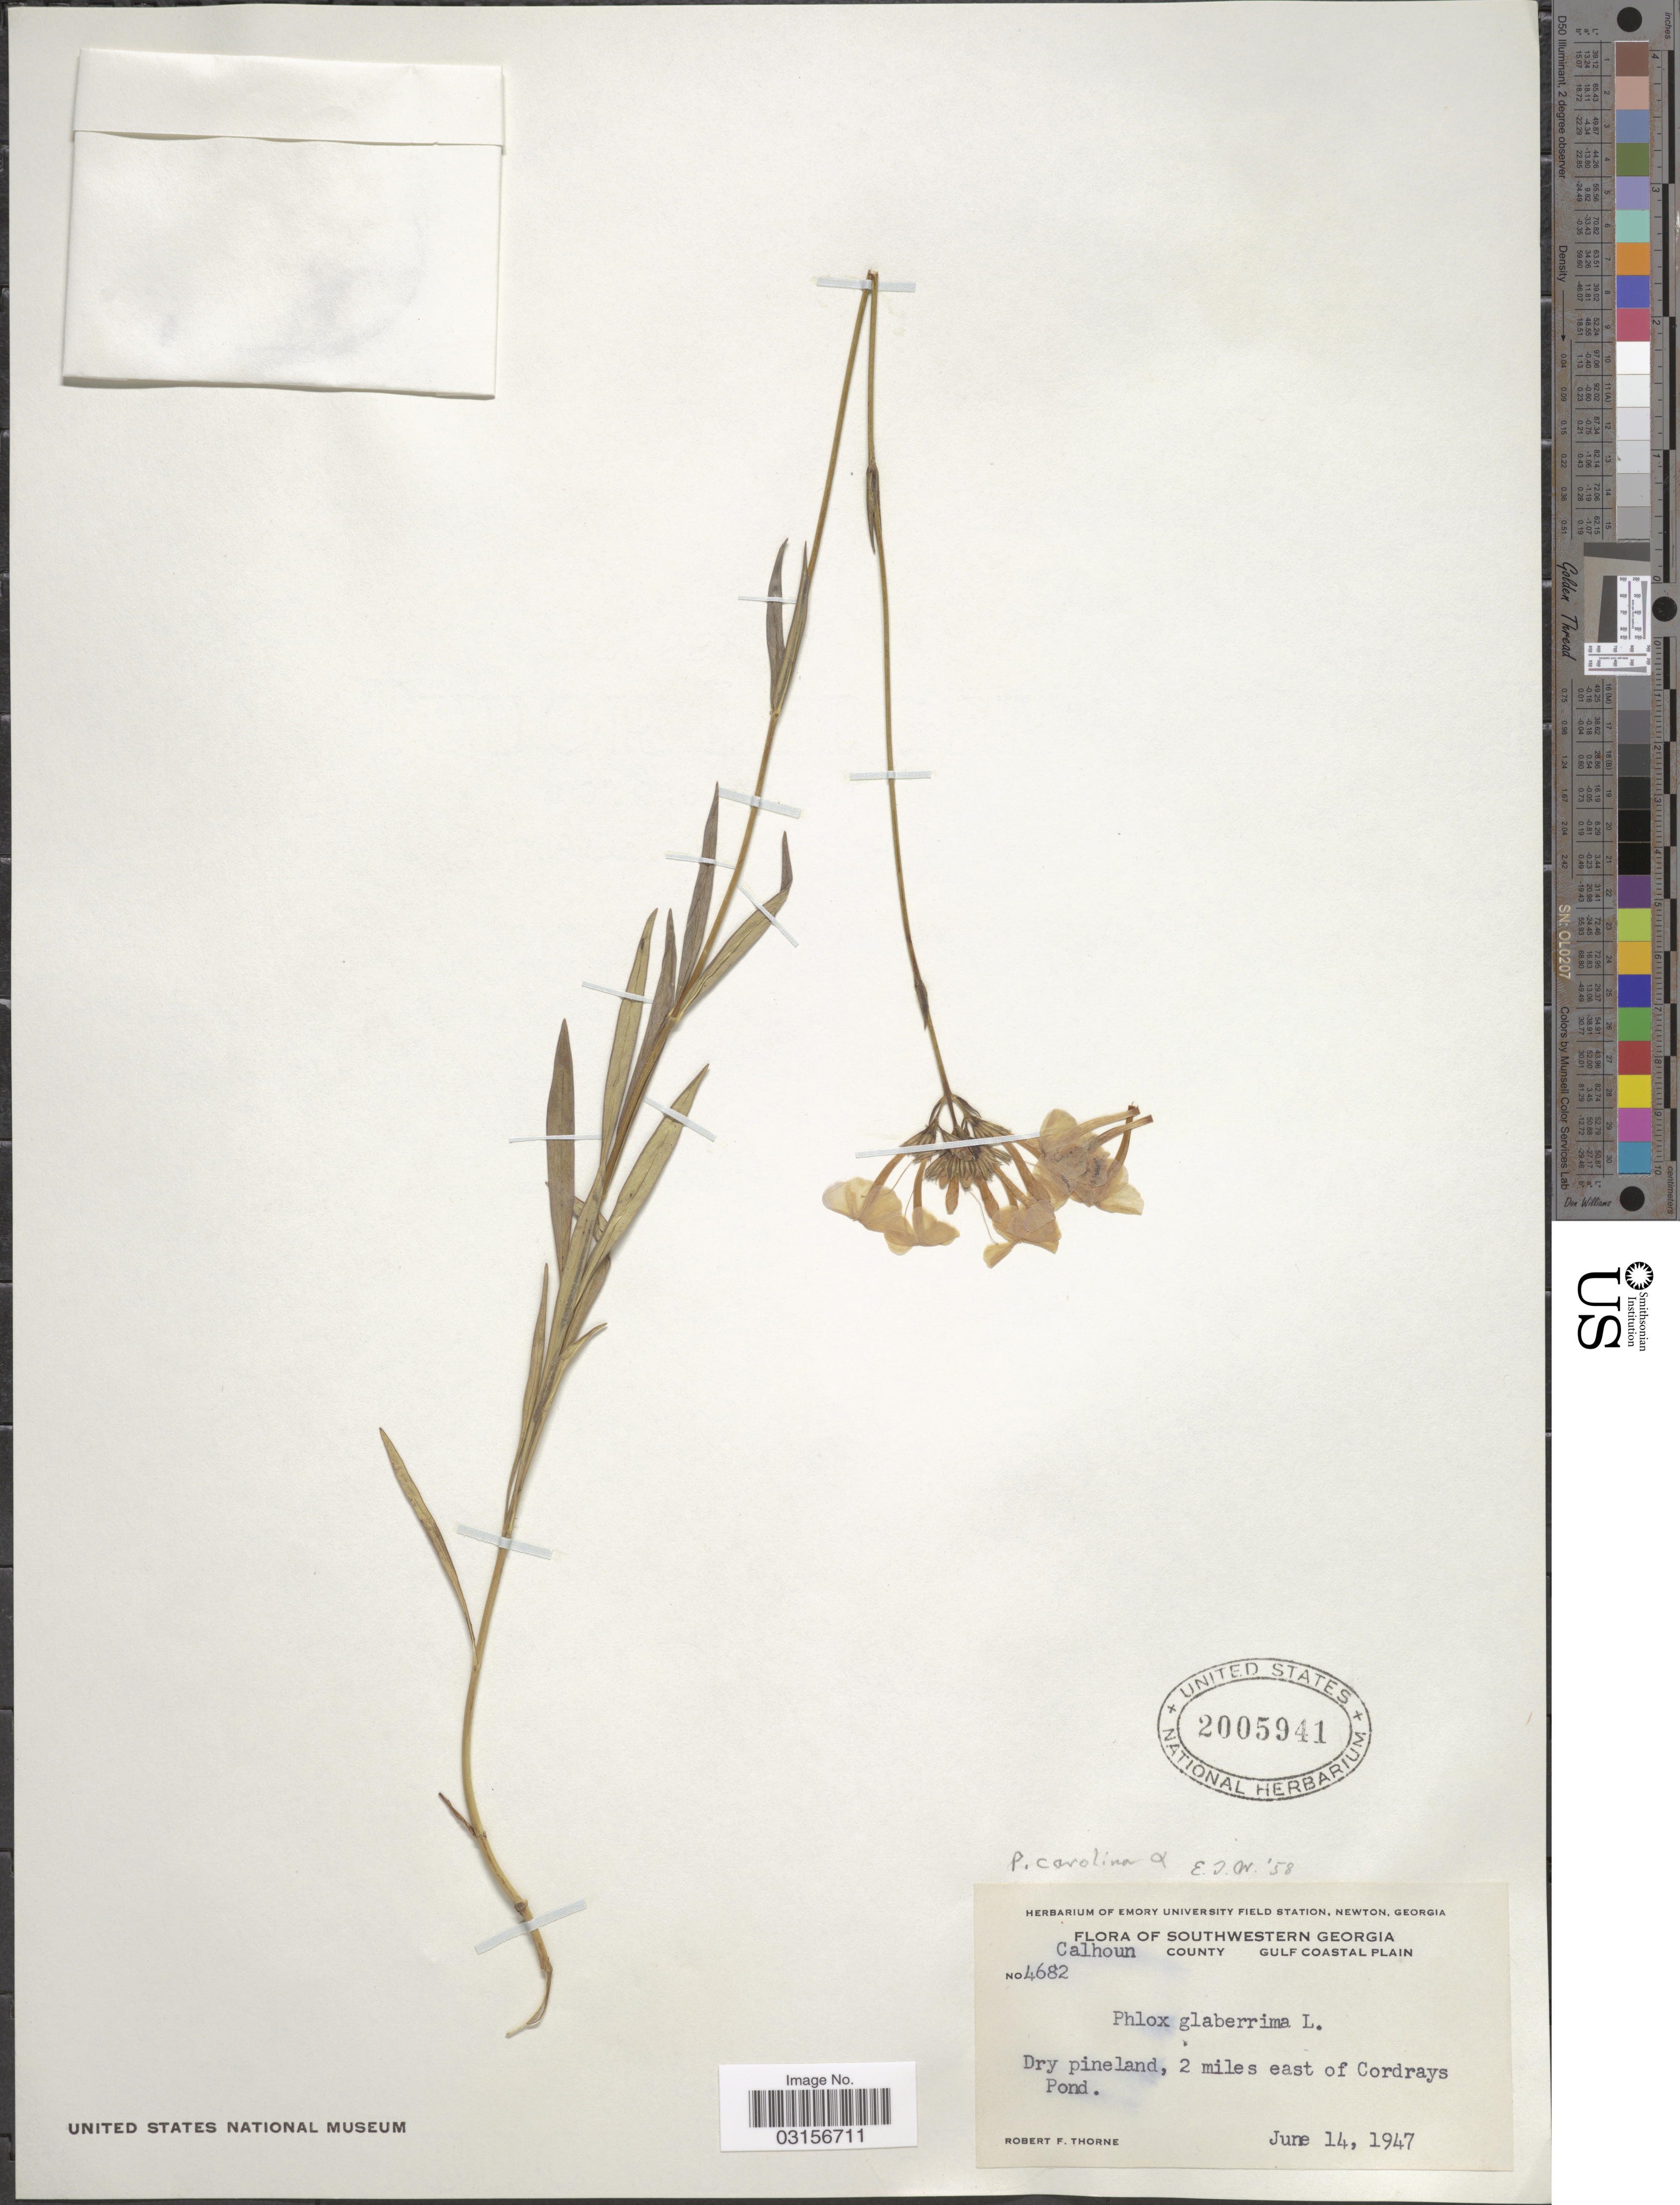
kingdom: Plantae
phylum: Tracheophyta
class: Magnoliopsida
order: Ericales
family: Polemoniaceae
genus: Phlox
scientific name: Phlox carolina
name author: L.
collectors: R. F. Thorne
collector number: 4682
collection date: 1947-06-14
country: United States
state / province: Georgia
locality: Southwestern Georgia, Calhoun County, Gulf Coastal Plain, Dry pineland, 2 miles east of Cordrays Pond.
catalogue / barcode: US 2005941